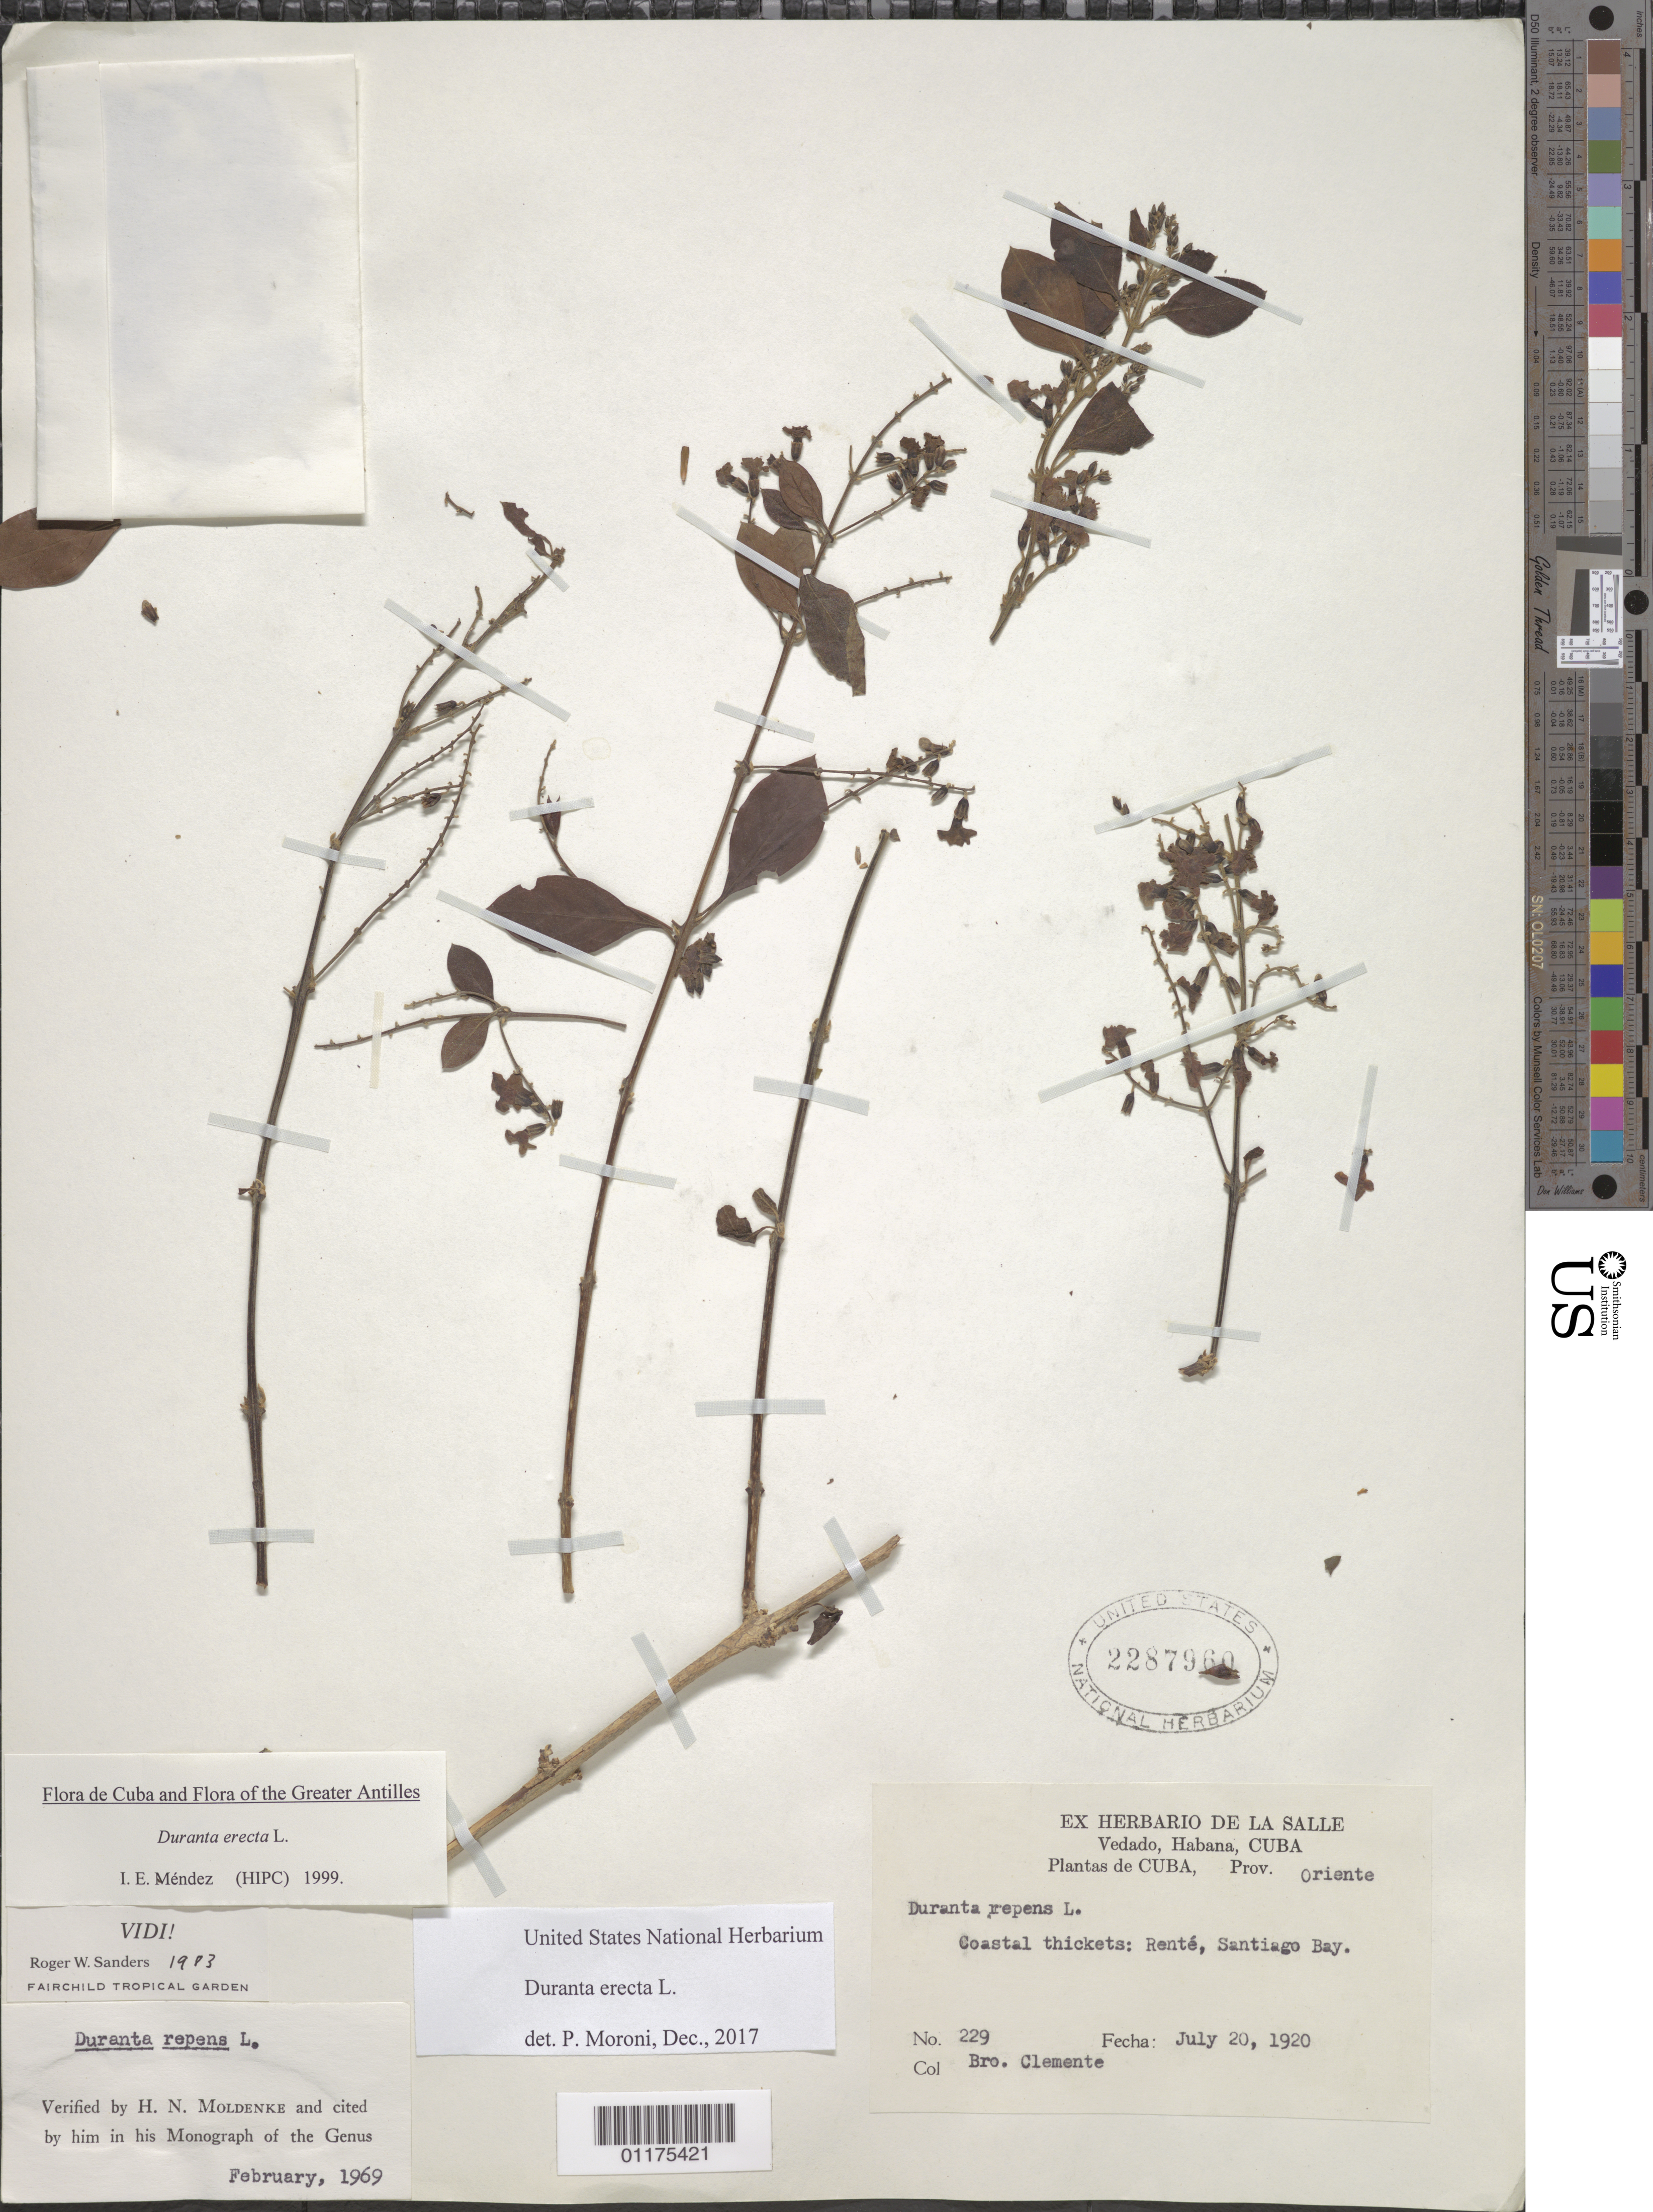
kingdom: Plantae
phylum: Tracheophyta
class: Magnoliopsida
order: Lamiales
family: Verbenaceae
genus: Duranta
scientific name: Duranta erecta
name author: L.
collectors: Bro. Clemente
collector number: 229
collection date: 1920-07-20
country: Cuba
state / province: Oriente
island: Cuba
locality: Habana, Vedado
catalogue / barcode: US 2287960